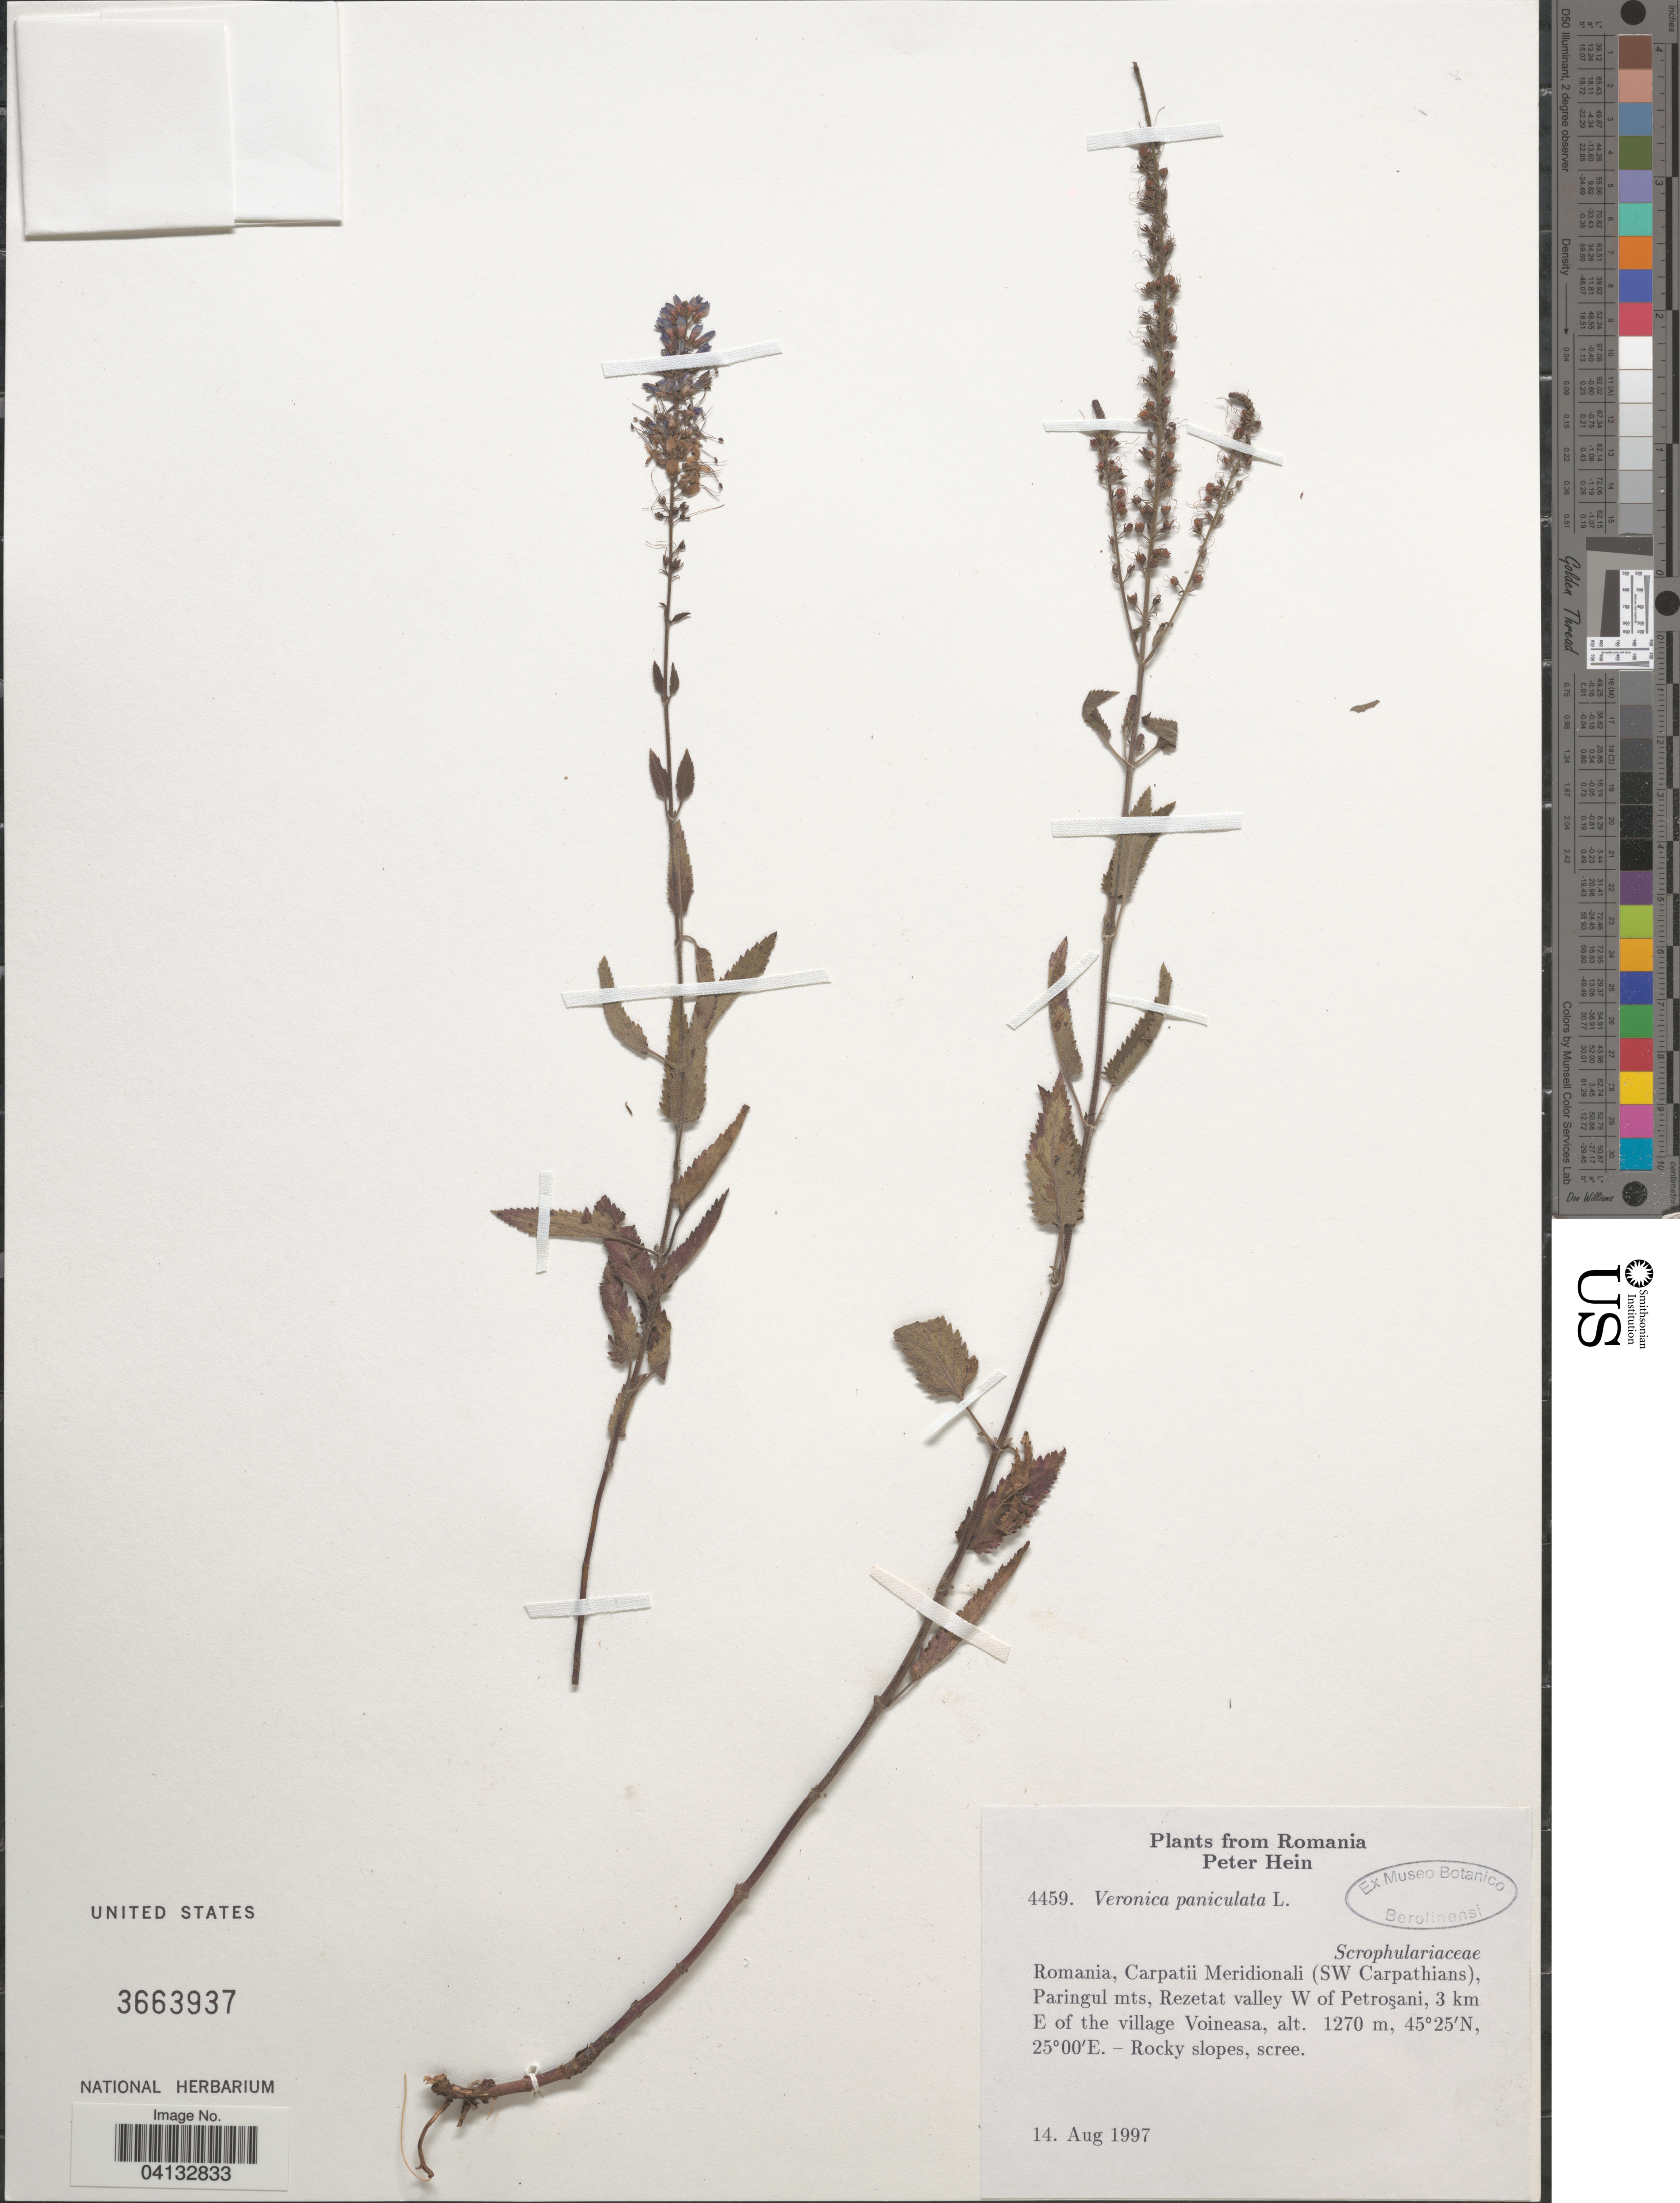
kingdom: Plantae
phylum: Tracheophyta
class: Magnoliopsida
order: Lamiales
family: Plantaginaceae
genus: Veronica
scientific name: Veronica paniculata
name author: L.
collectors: P. Hein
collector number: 4459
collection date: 1997-08-14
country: Romania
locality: Carpatii Meridionali (SW Carpathians), Paringul mts, Rezetat valley W of Petroșani, 3 km E of the village Voineasa.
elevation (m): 1270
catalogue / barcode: US 3663937